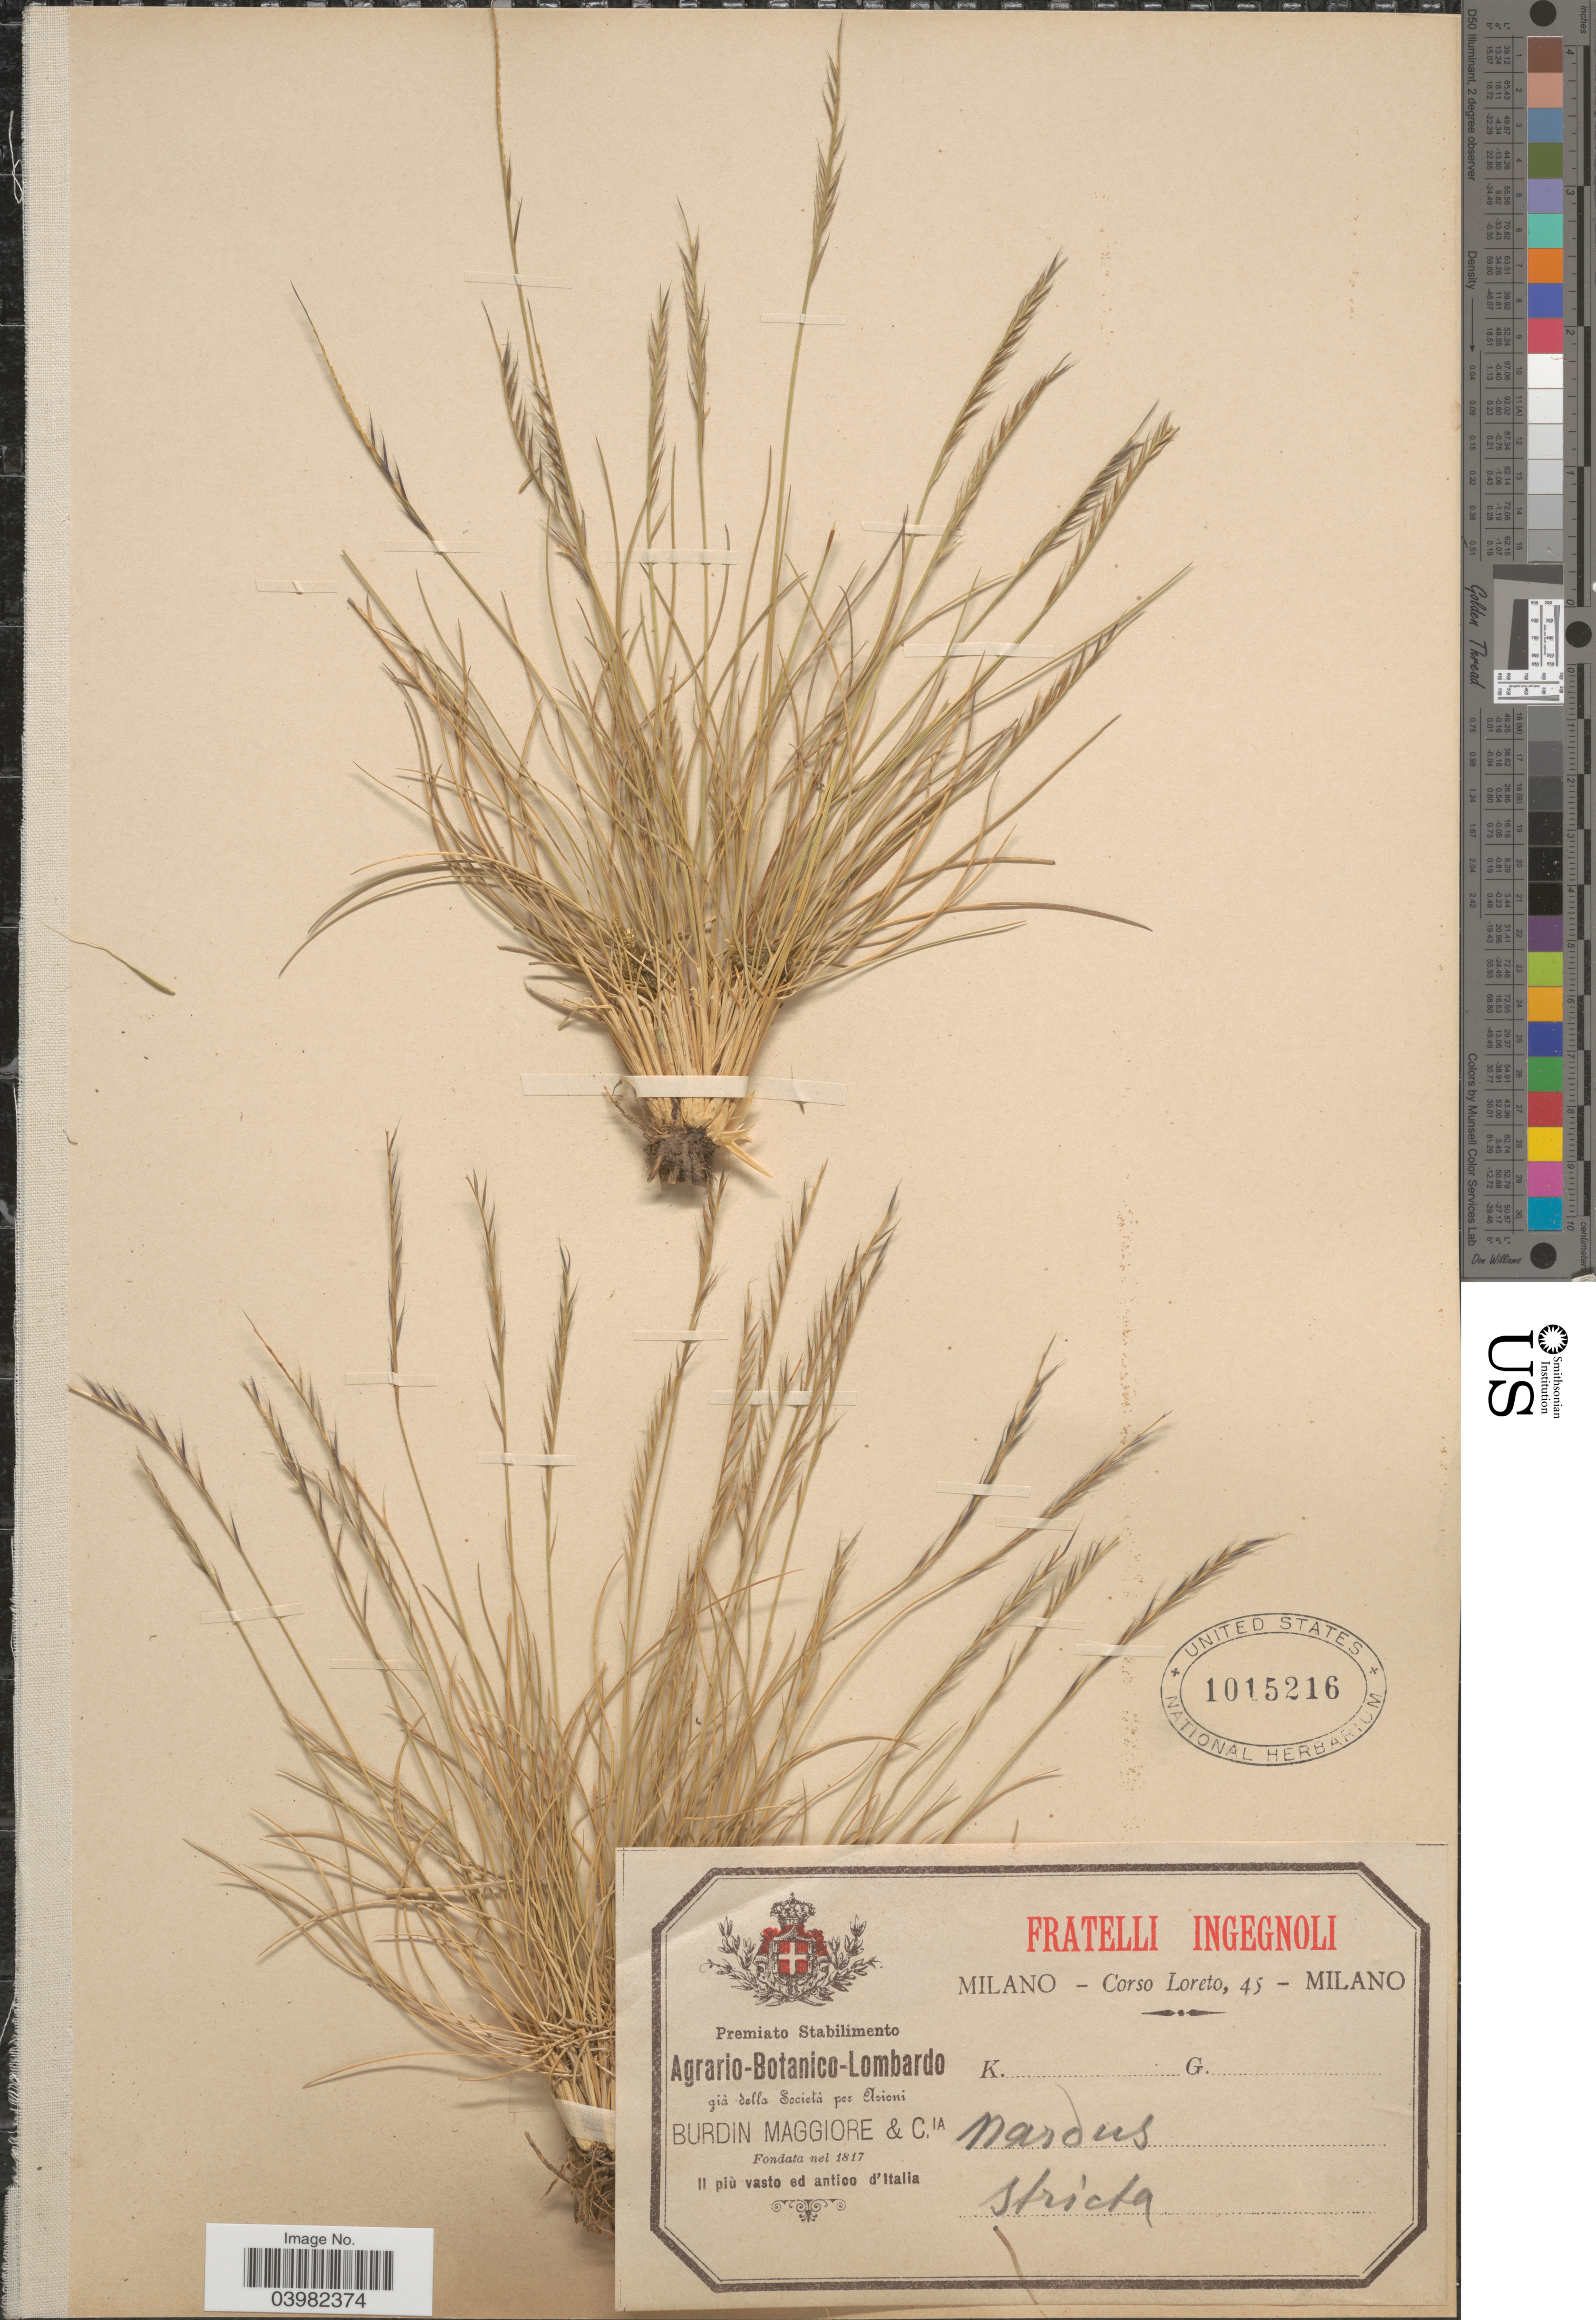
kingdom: Plantae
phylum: Tracheophyta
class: Liliopsida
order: Poales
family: Poaceae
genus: Nardus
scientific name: Nardus stricta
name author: L.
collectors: Loreto, C.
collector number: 45?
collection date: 1817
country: Italy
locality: Il piú vasto ed antico d'Italia.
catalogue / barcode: US 1015216